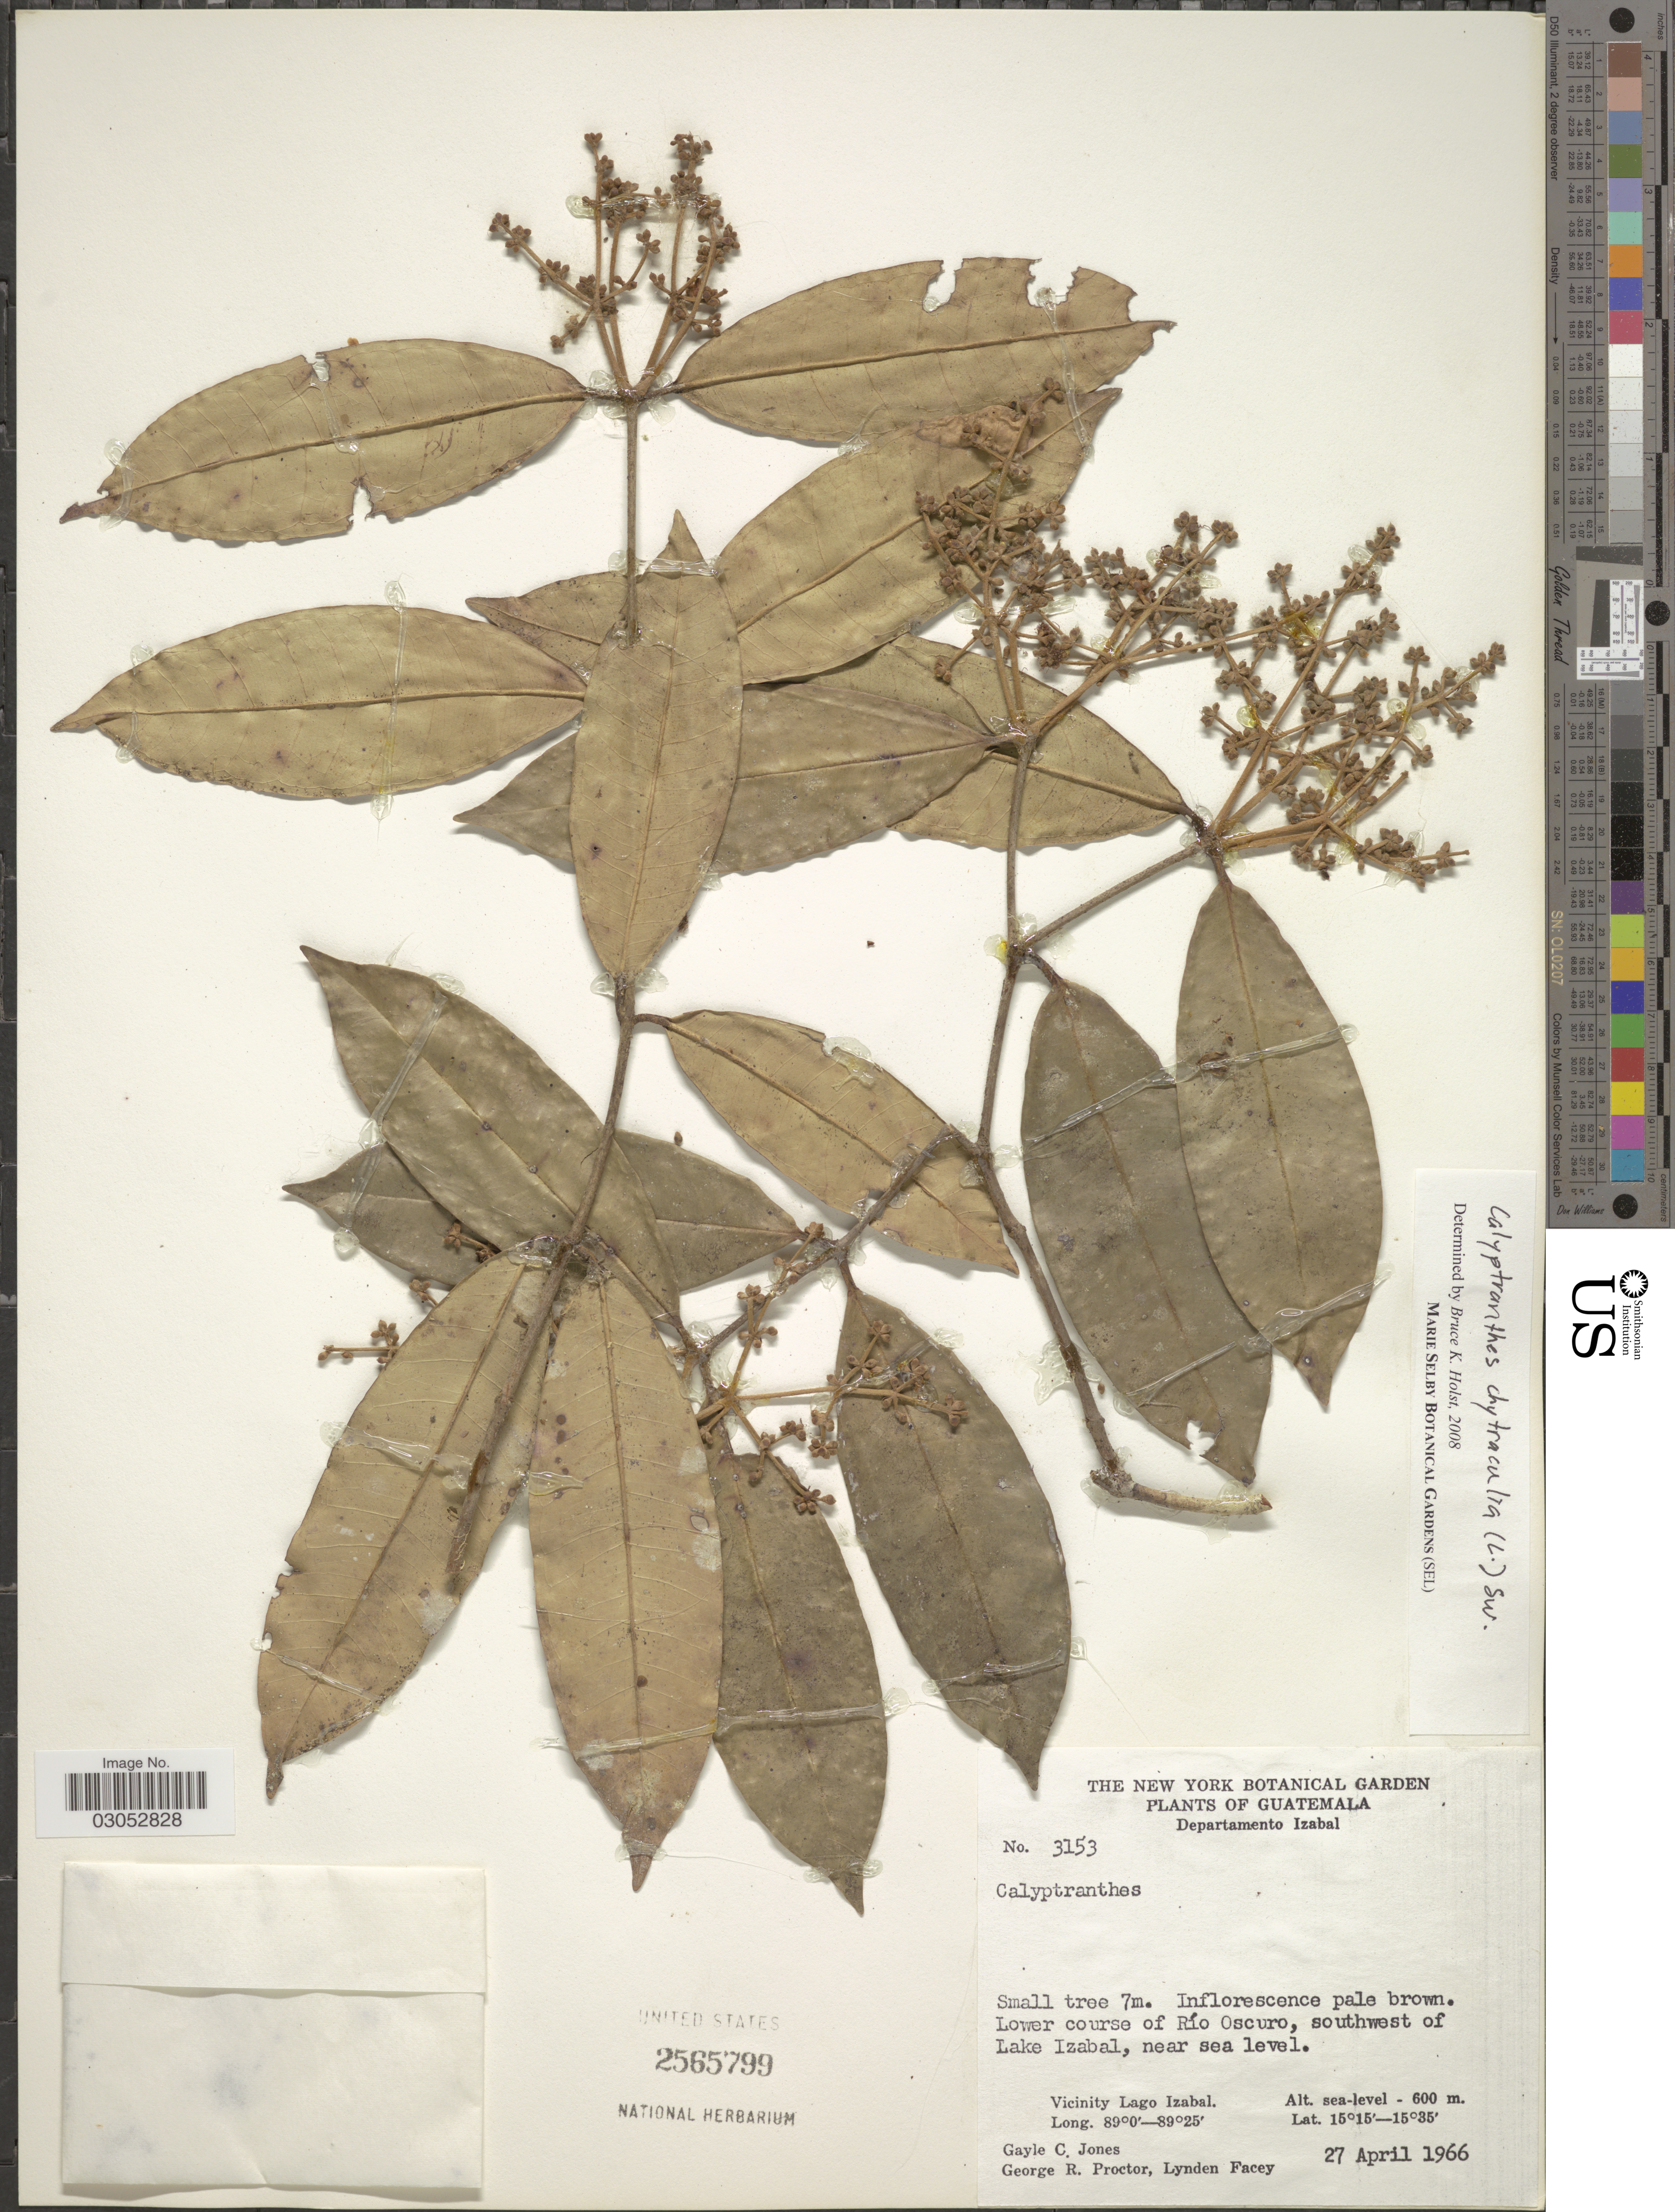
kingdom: Plantae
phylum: Tracheophyta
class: Magnoliopsida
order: Myrtales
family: Myrtaceae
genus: Myrcia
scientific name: Myrcia pendens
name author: A.R. Lourenço & Sánchez-Cháv.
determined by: Strong, Mark T., (BOT), Smithsonian Institution - National Museum of Natural History (UNITED STATES)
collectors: G. C. Jones, G. R. Proctor & L. Facey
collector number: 3153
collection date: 1966-04-27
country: Guatemala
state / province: Izabal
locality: Lower course of Río oscuro, southwest of Lake Izabal, near sea level. Vicinity Lago Izabal.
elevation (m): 0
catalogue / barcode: US 2565799